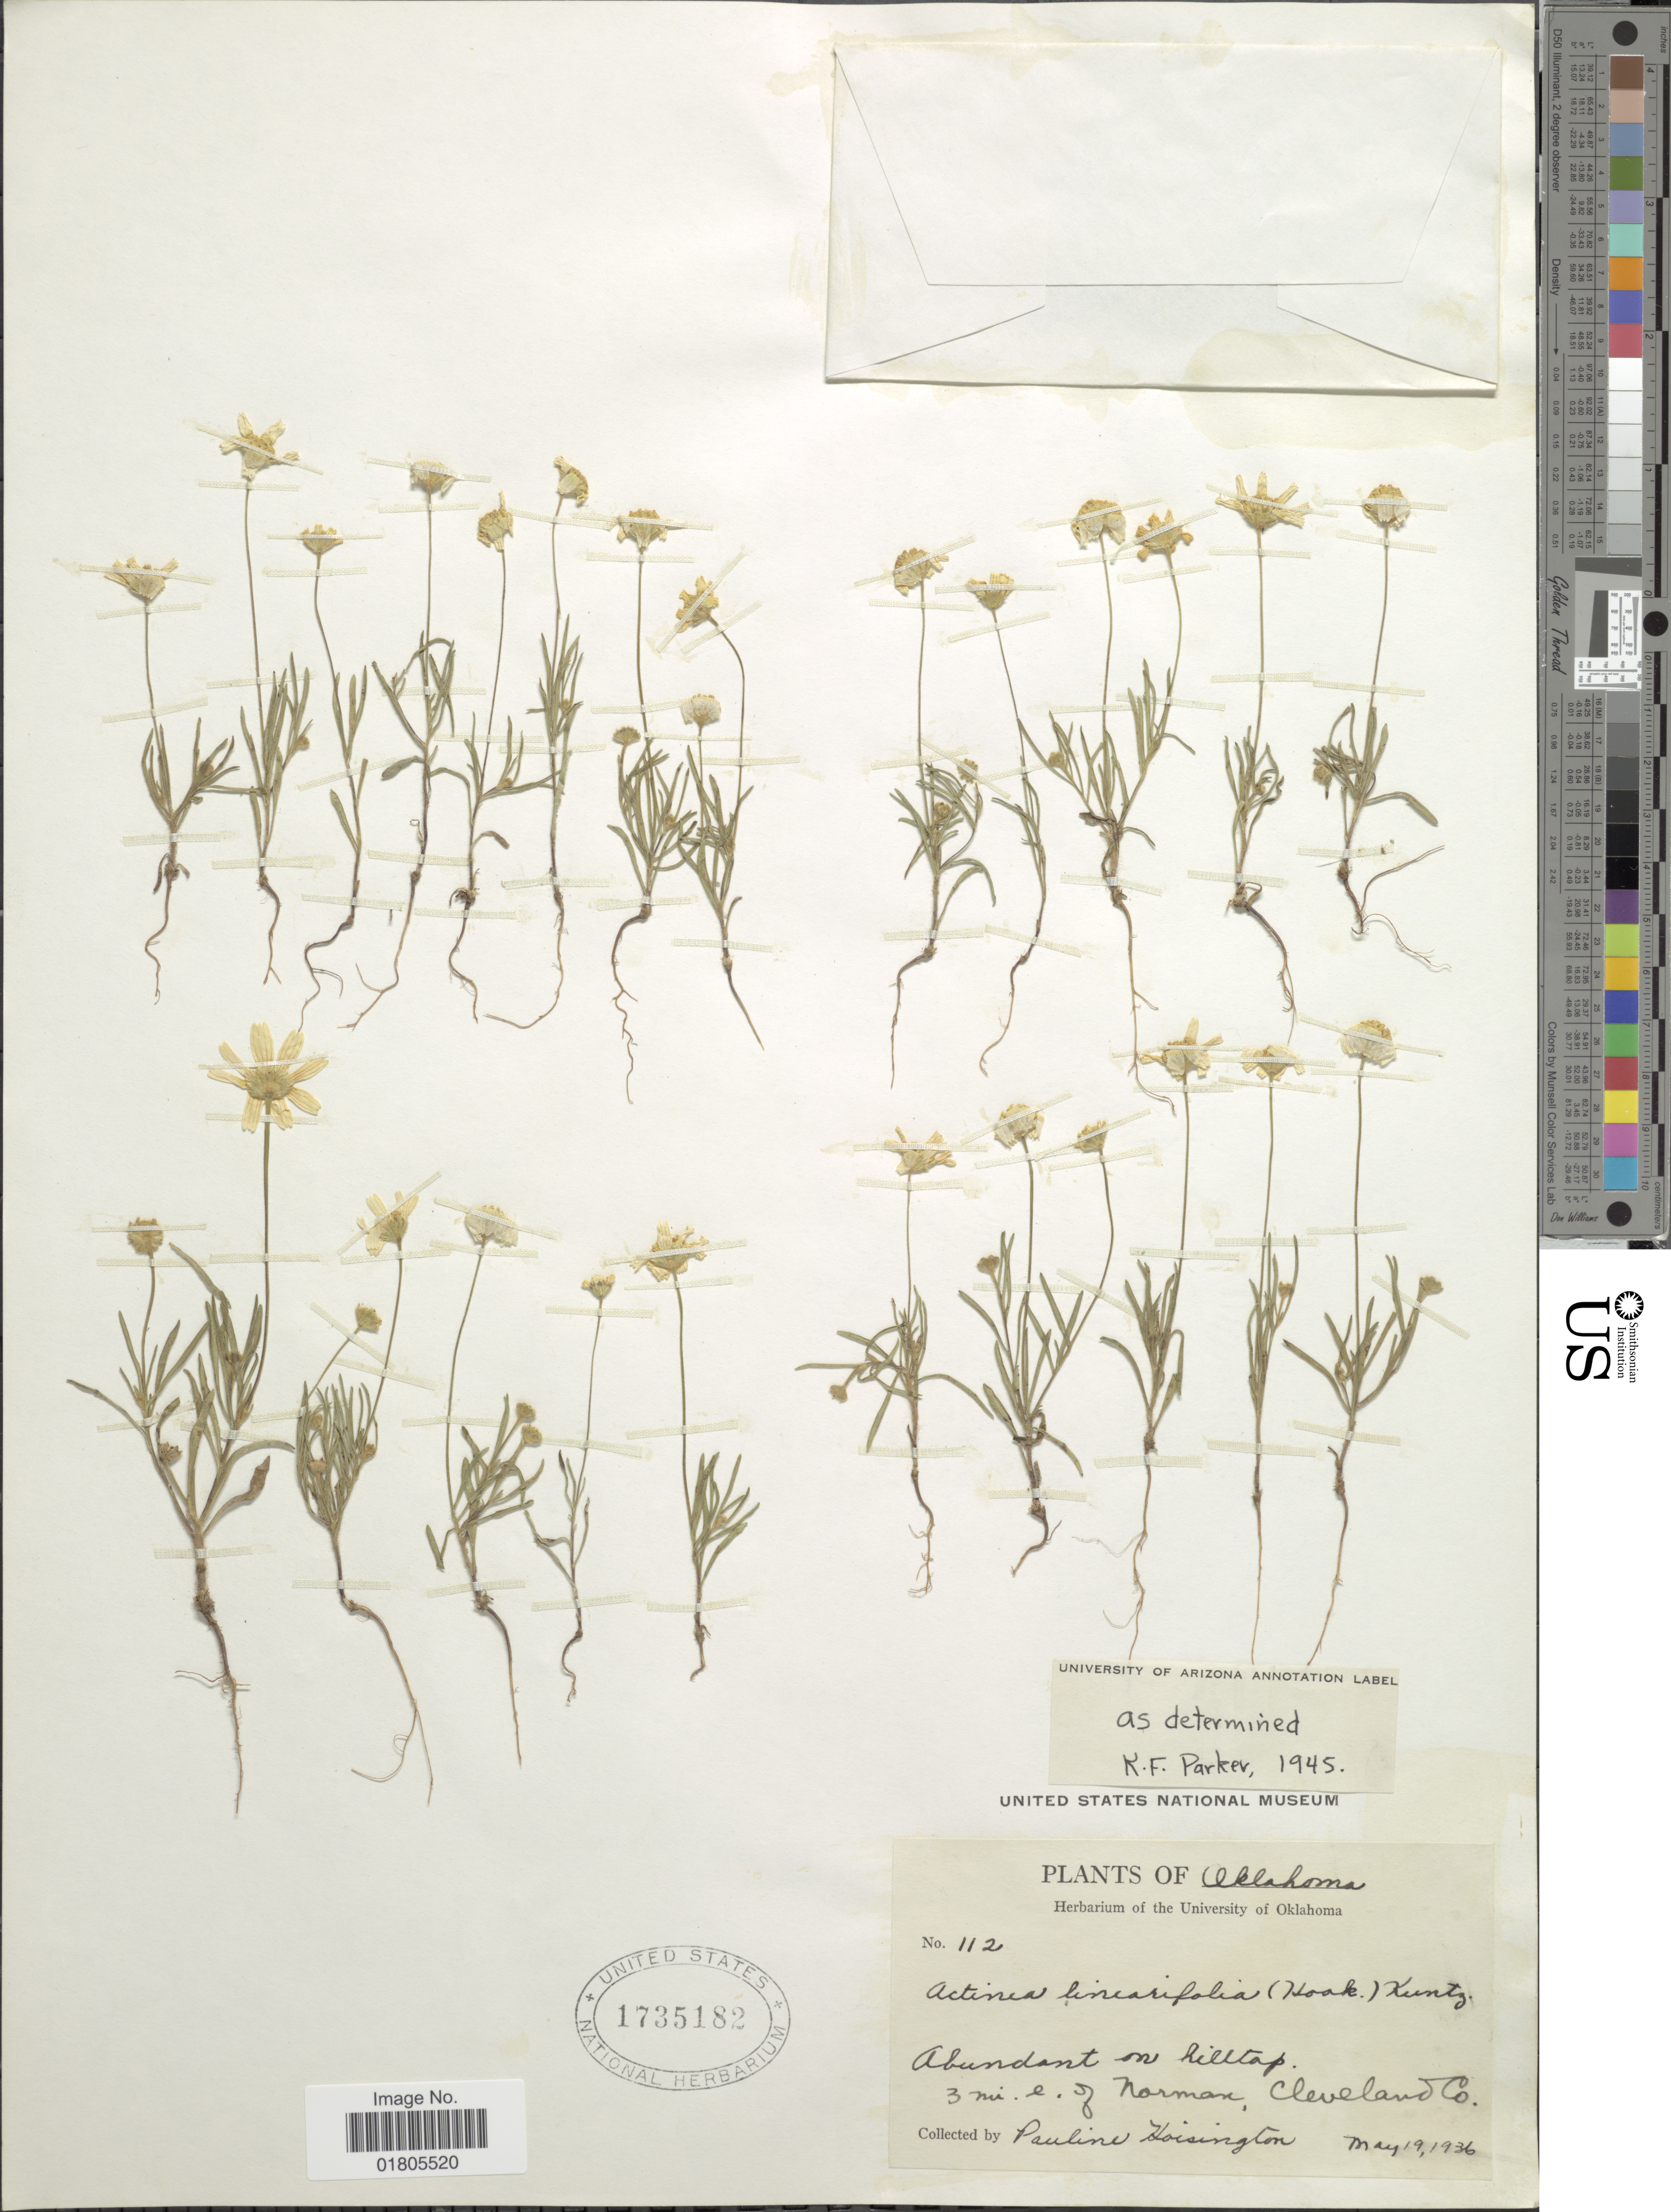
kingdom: Plantae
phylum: Tracheophyta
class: Magnoliopsida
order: Asterales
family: Asteraceae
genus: Actinea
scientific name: Actinea linearifolia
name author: (Hook.) Kuntze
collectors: P. Hoisington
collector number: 112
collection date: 1936-05-19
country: United States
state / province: Oklahoma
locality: Abundant on hilltop. 3 mi. e. of Norman, Cleveland Co.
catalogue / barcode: US 1735182